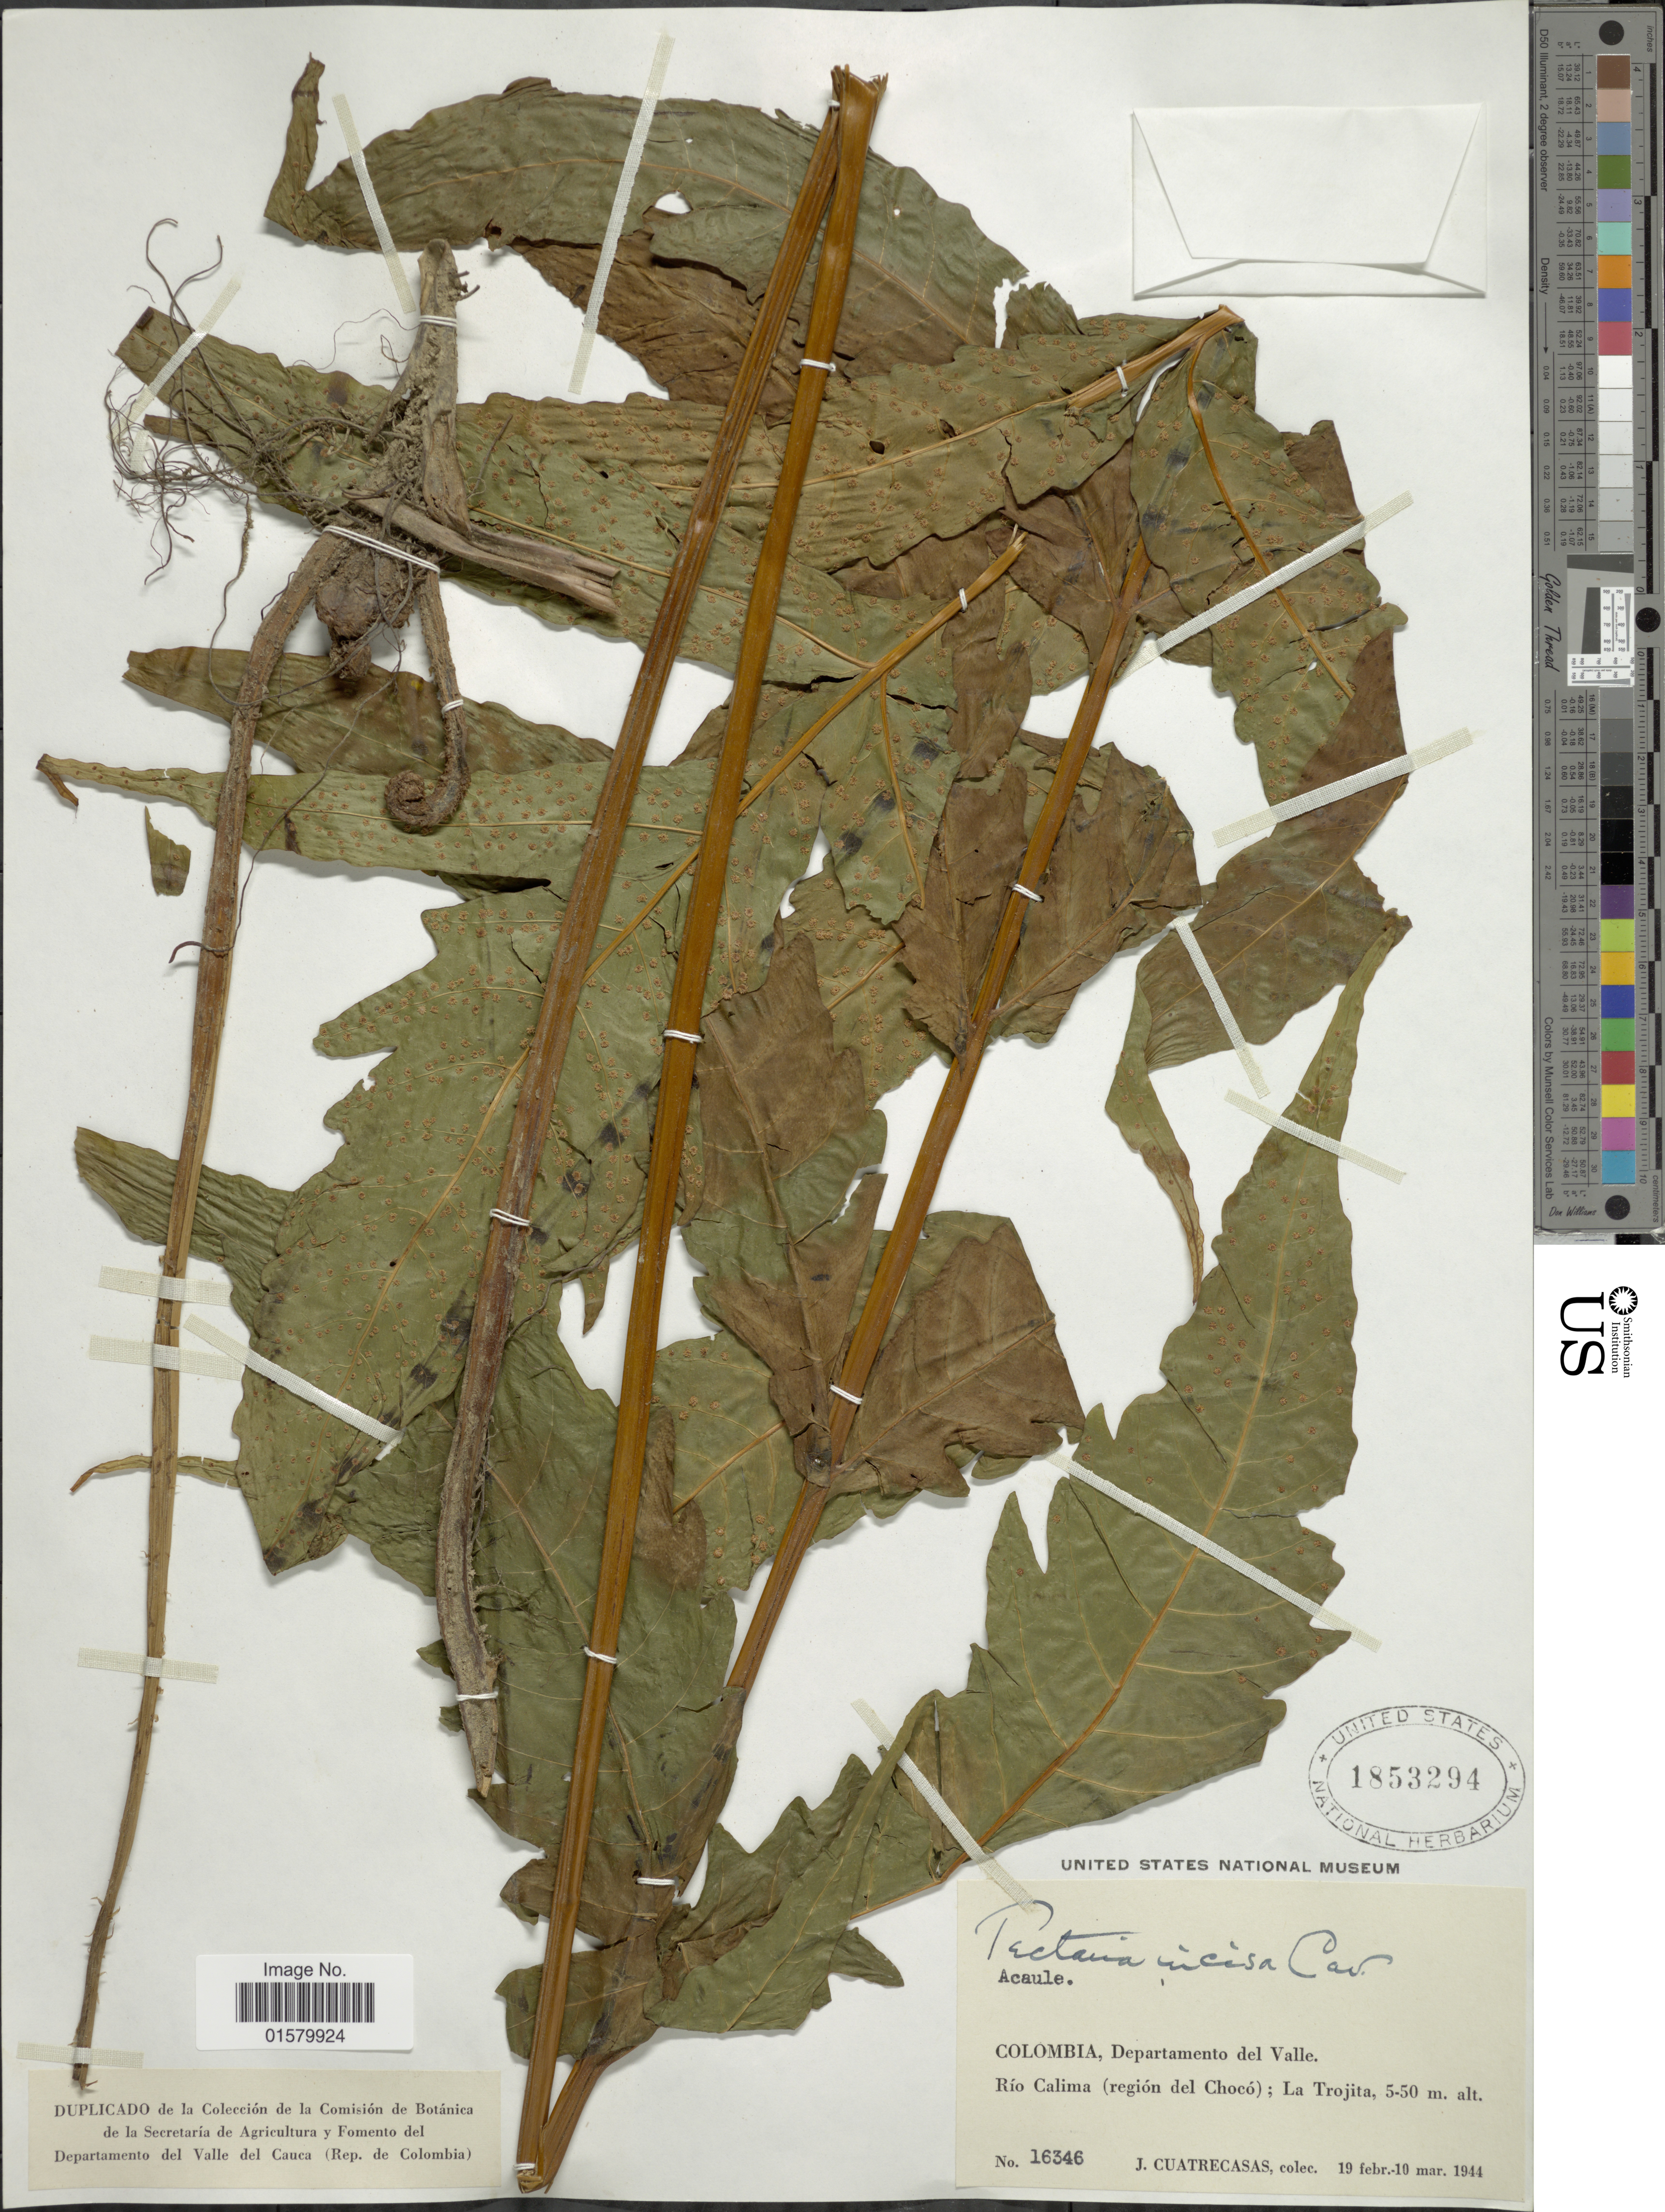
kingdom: Plantae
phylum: Tracheophyta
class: Polypodiopsida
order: Polypodiales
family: Tectariaceae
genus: Tectaria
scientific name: Tectaria transiens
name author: (C.V. Morton) A.R. Sm.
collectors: J. Cuatrecasas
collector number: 16346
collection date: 1944-02-19/1944-03-10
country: Colombia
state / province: Valle del Cauca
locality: Departamento del Valle, Rio Calima (region del Choco); La Trojita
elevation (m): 5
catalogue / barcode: US 1853294